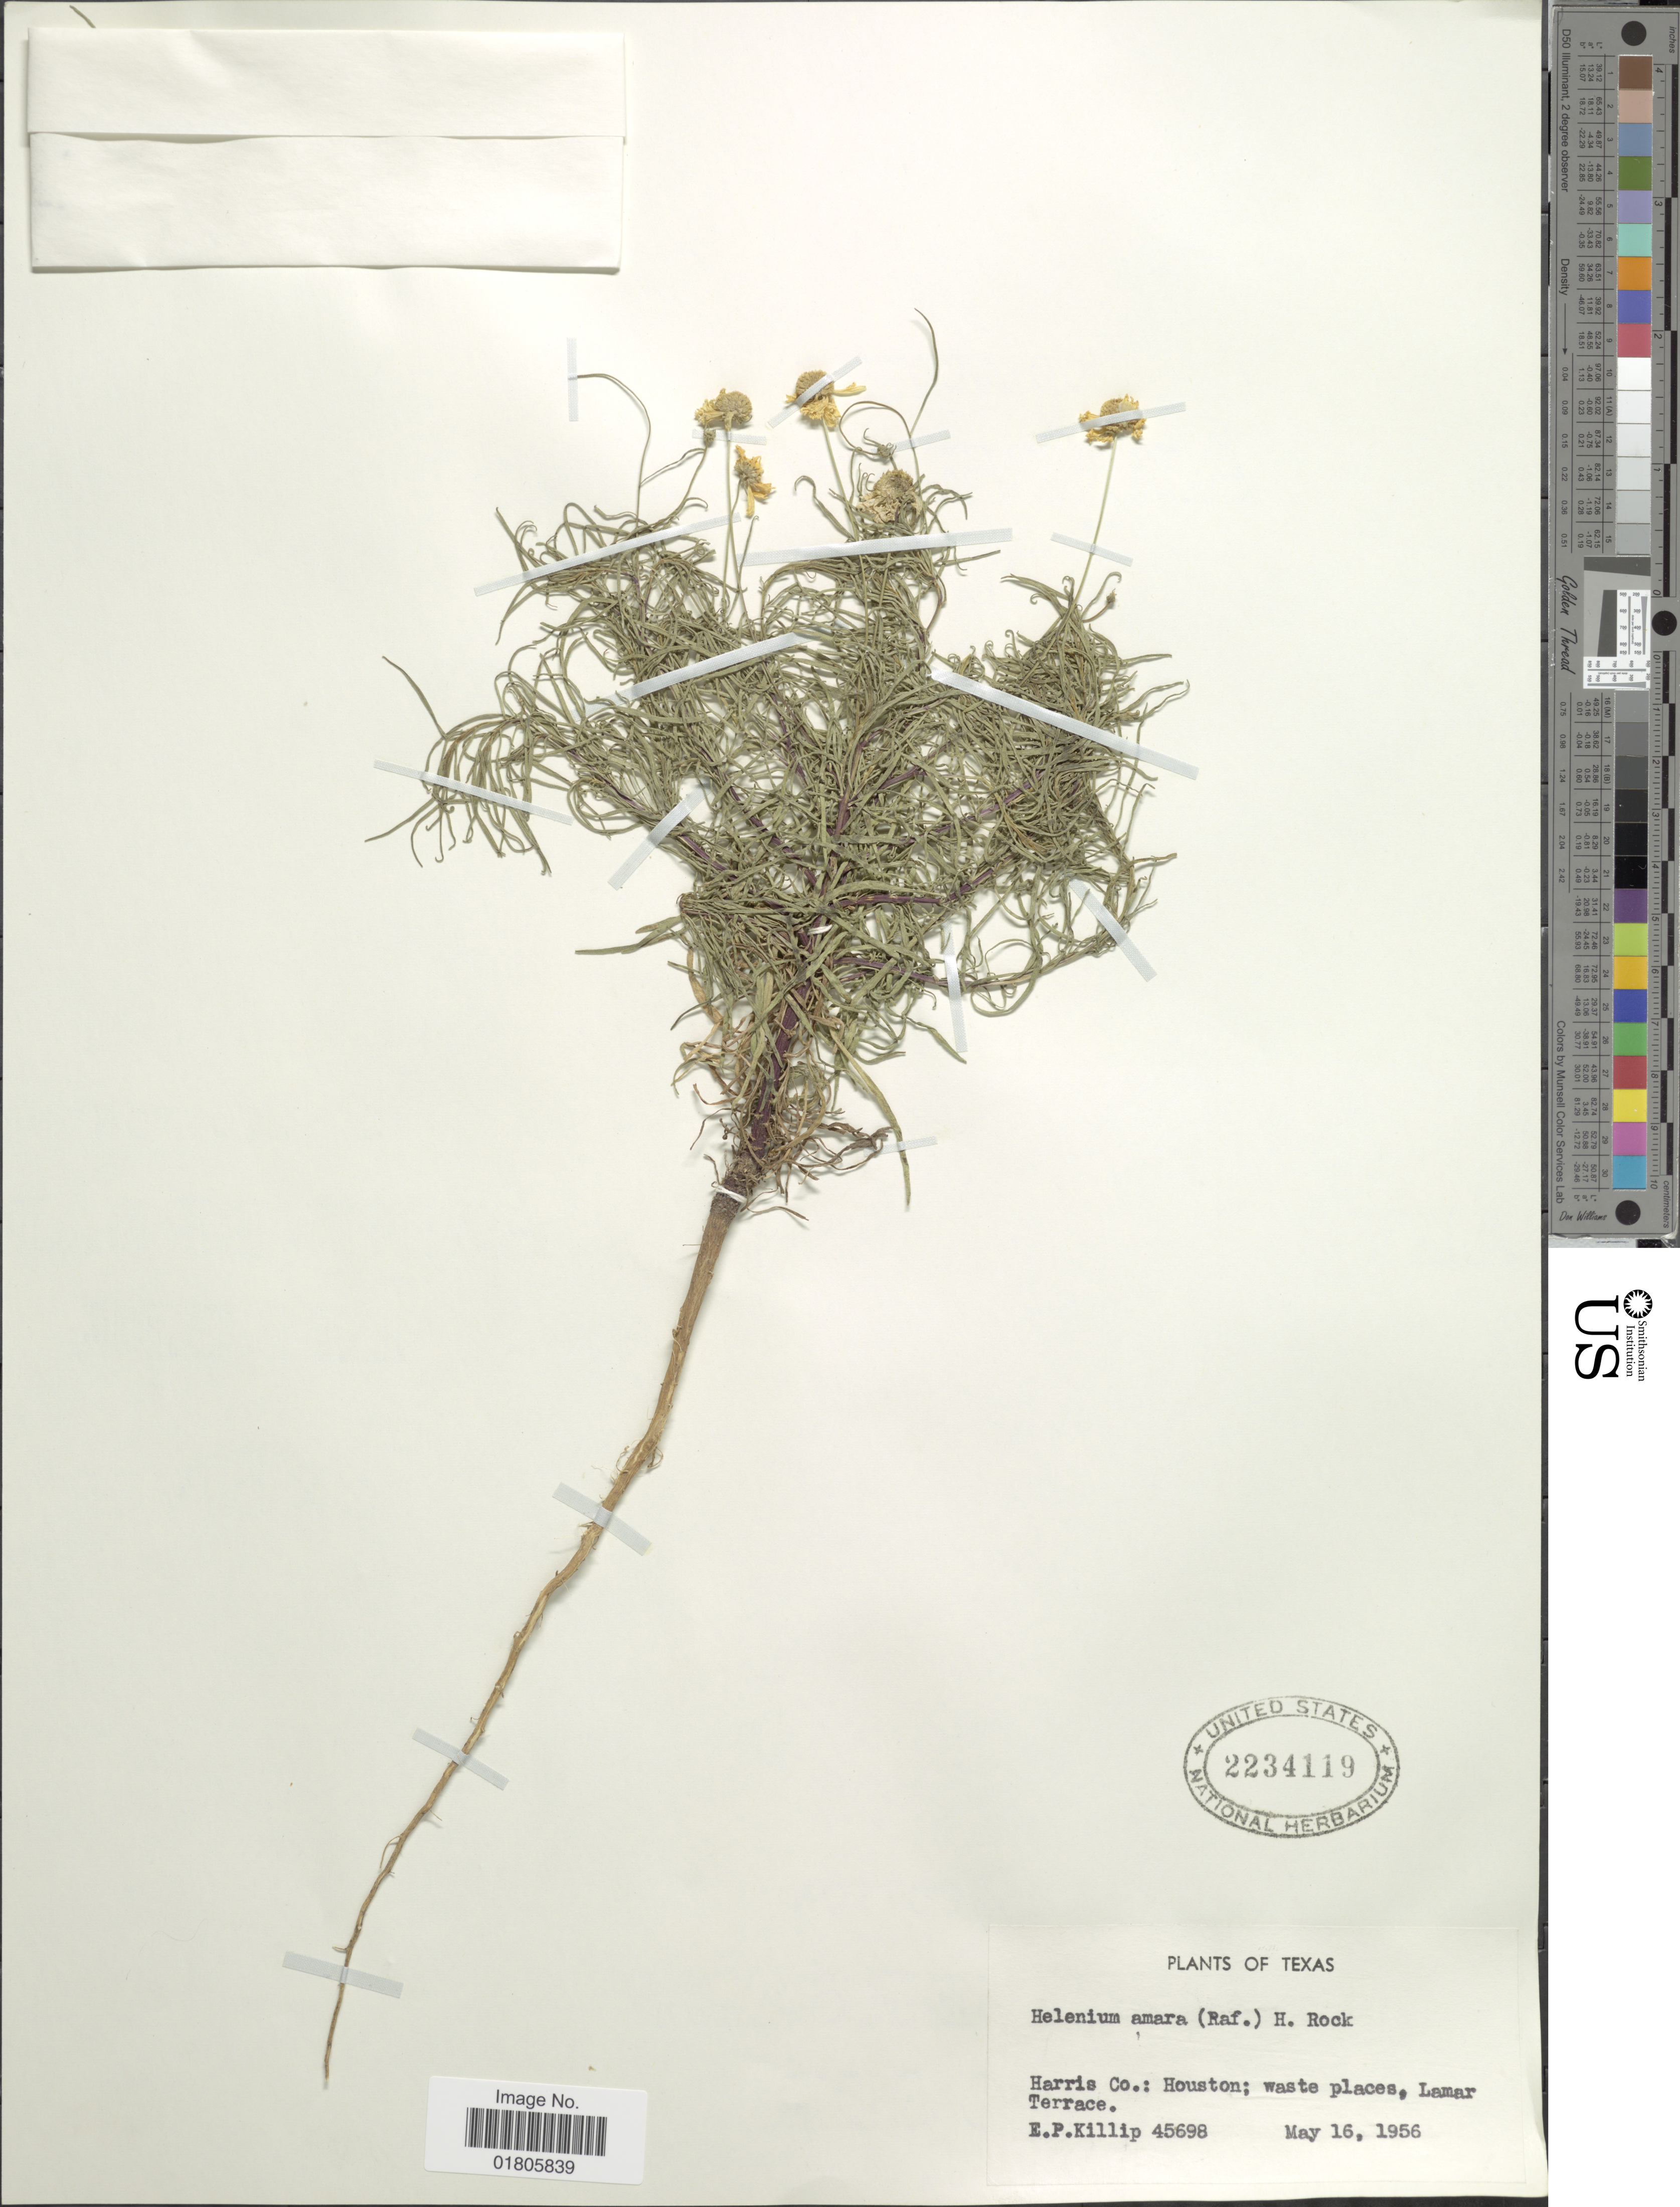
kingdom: Plantae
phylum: Tracheophyta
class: Magnoliopsida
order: Asterales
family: Asteraceae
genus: Helenium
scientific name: Helenium amarum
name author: (Raf.) H. Rock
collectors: E. P. Killip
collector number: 45698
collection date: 1956-05-16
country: United States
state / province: Texas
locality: Harris Co.: Houston, Lamar Terrace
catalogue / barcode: US 2234119